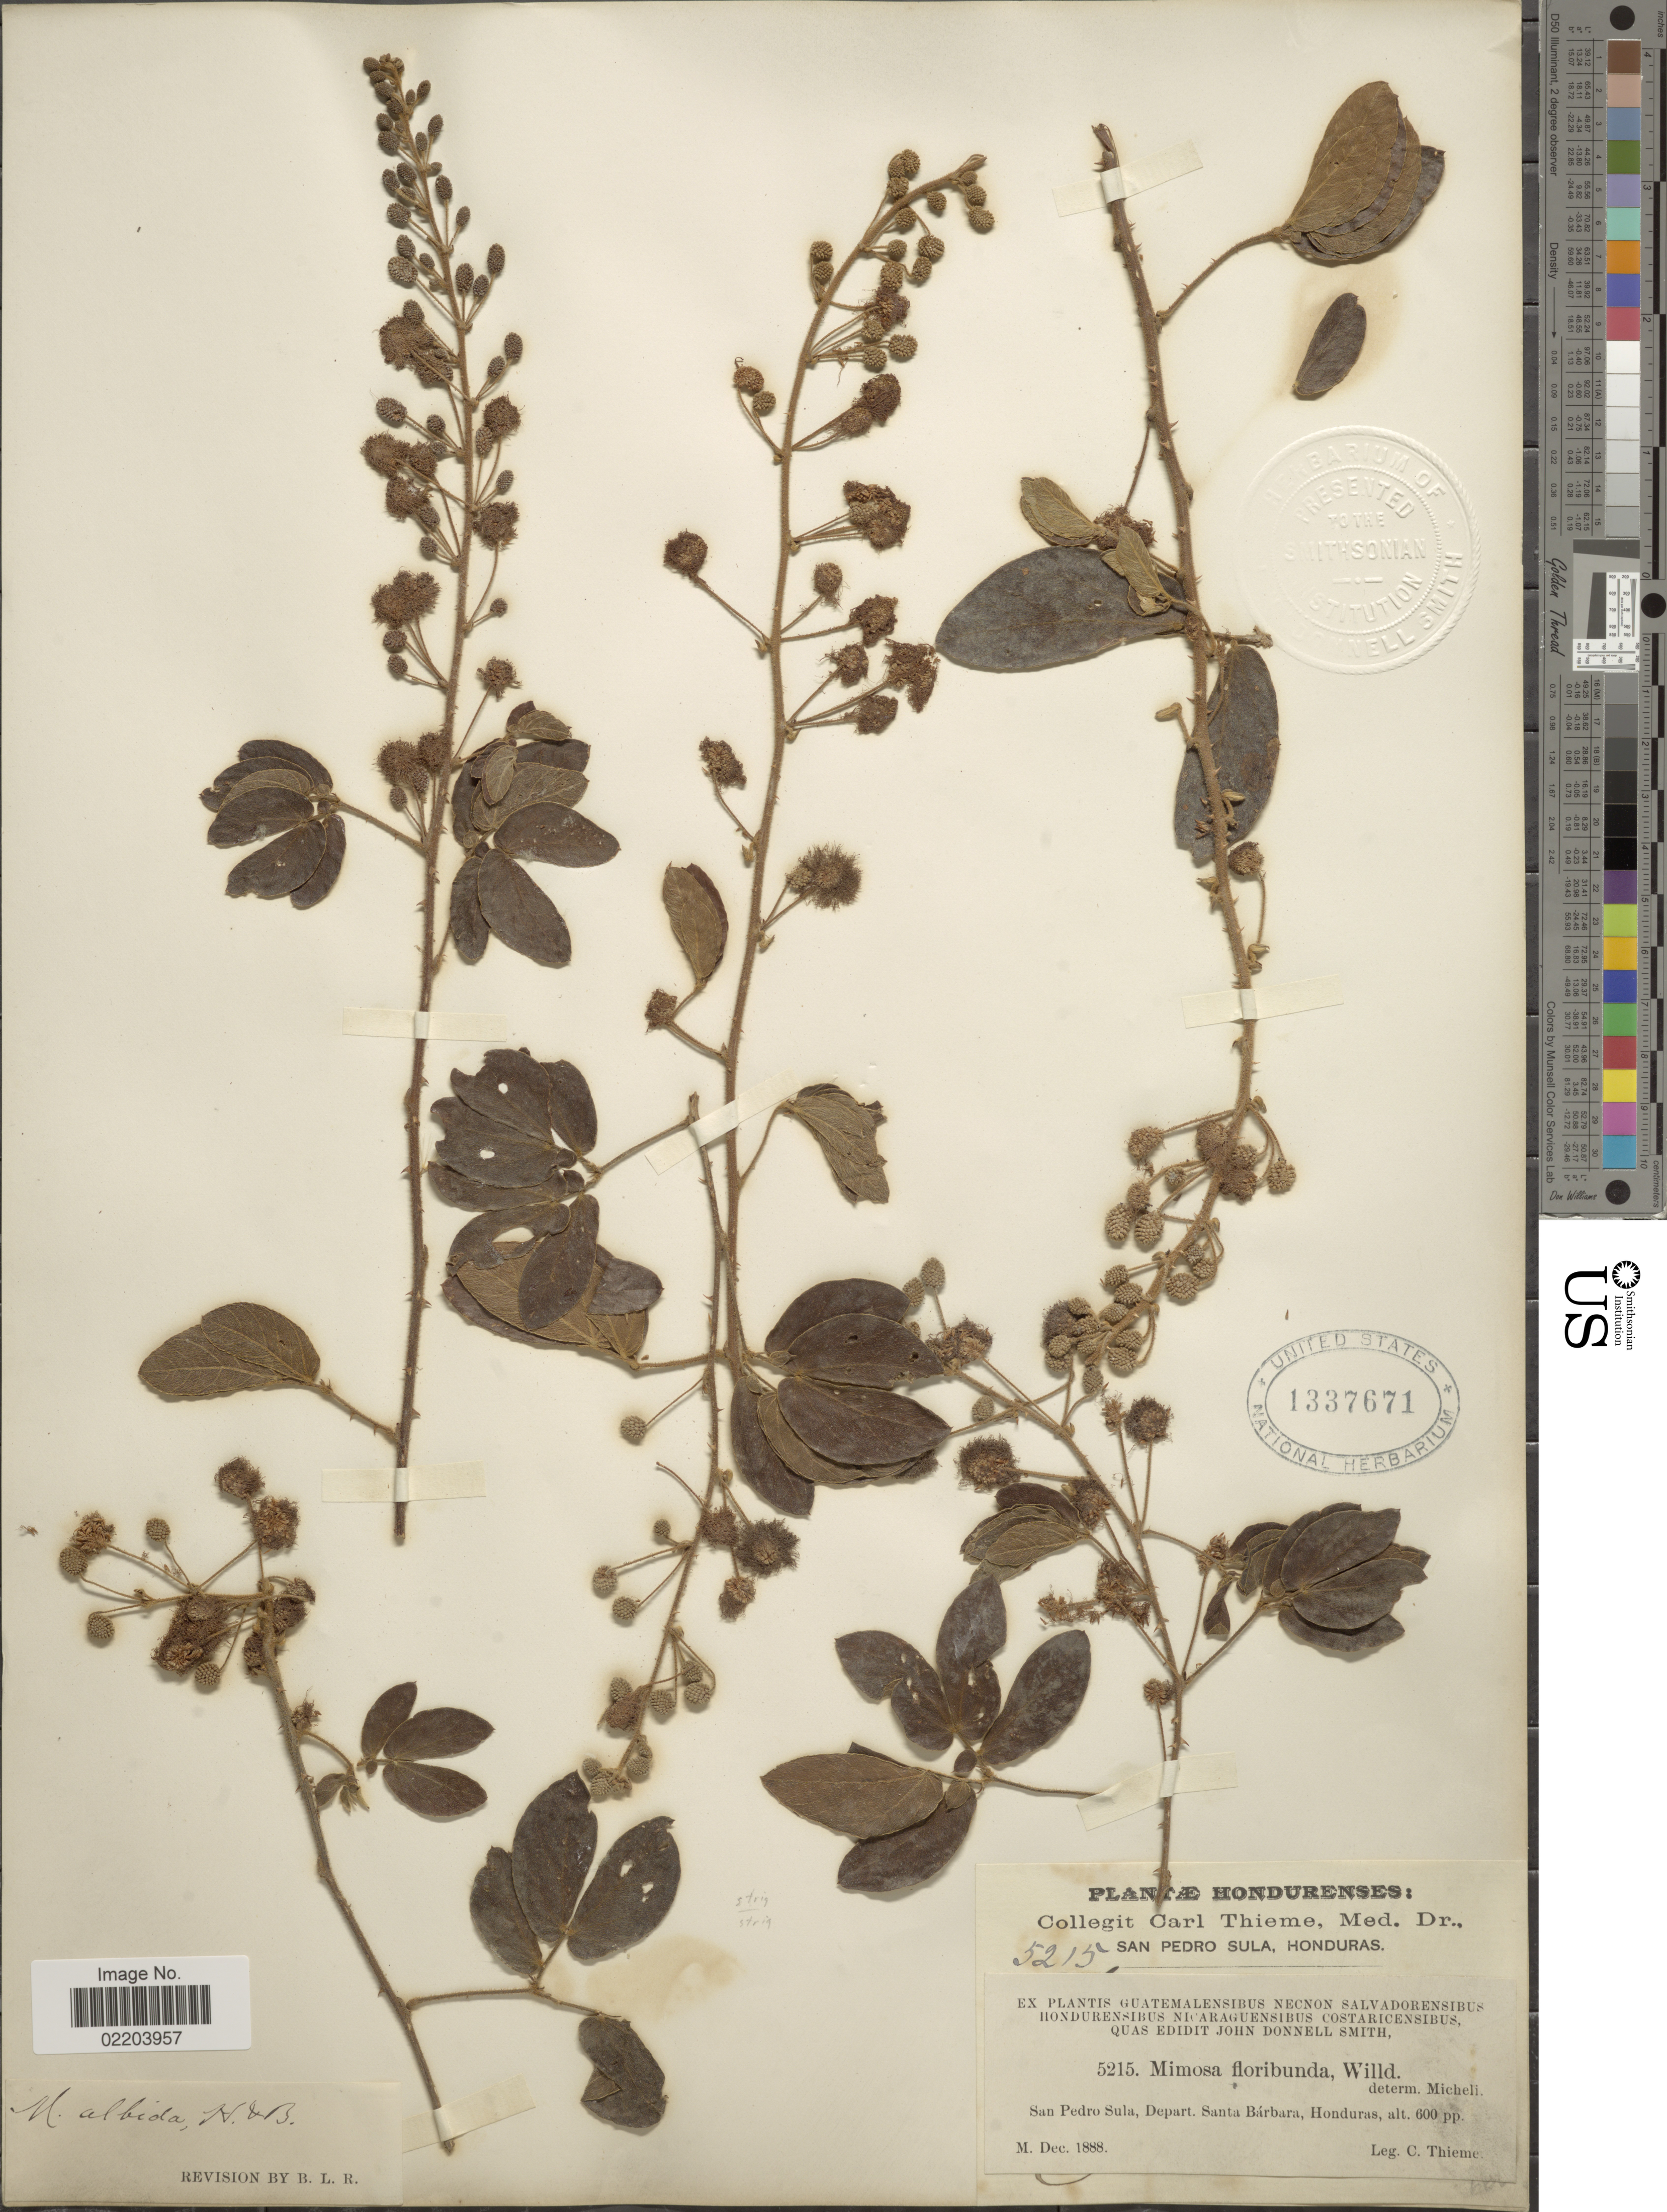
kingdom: Plantae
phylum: Tracheophyta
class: Magnoliopsida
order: Fabales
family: Fabaceae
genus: Mimosa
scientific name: Mimosa albida var. strigosa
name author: (Willd.) B.L. Rob.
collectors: C. Thieme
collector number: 5215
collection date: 1888-12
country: Honduras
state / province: Santa Bárbara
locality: San Pedro Sula, Depart. Santa Bárbara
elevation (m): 183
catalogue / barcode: US 1337671